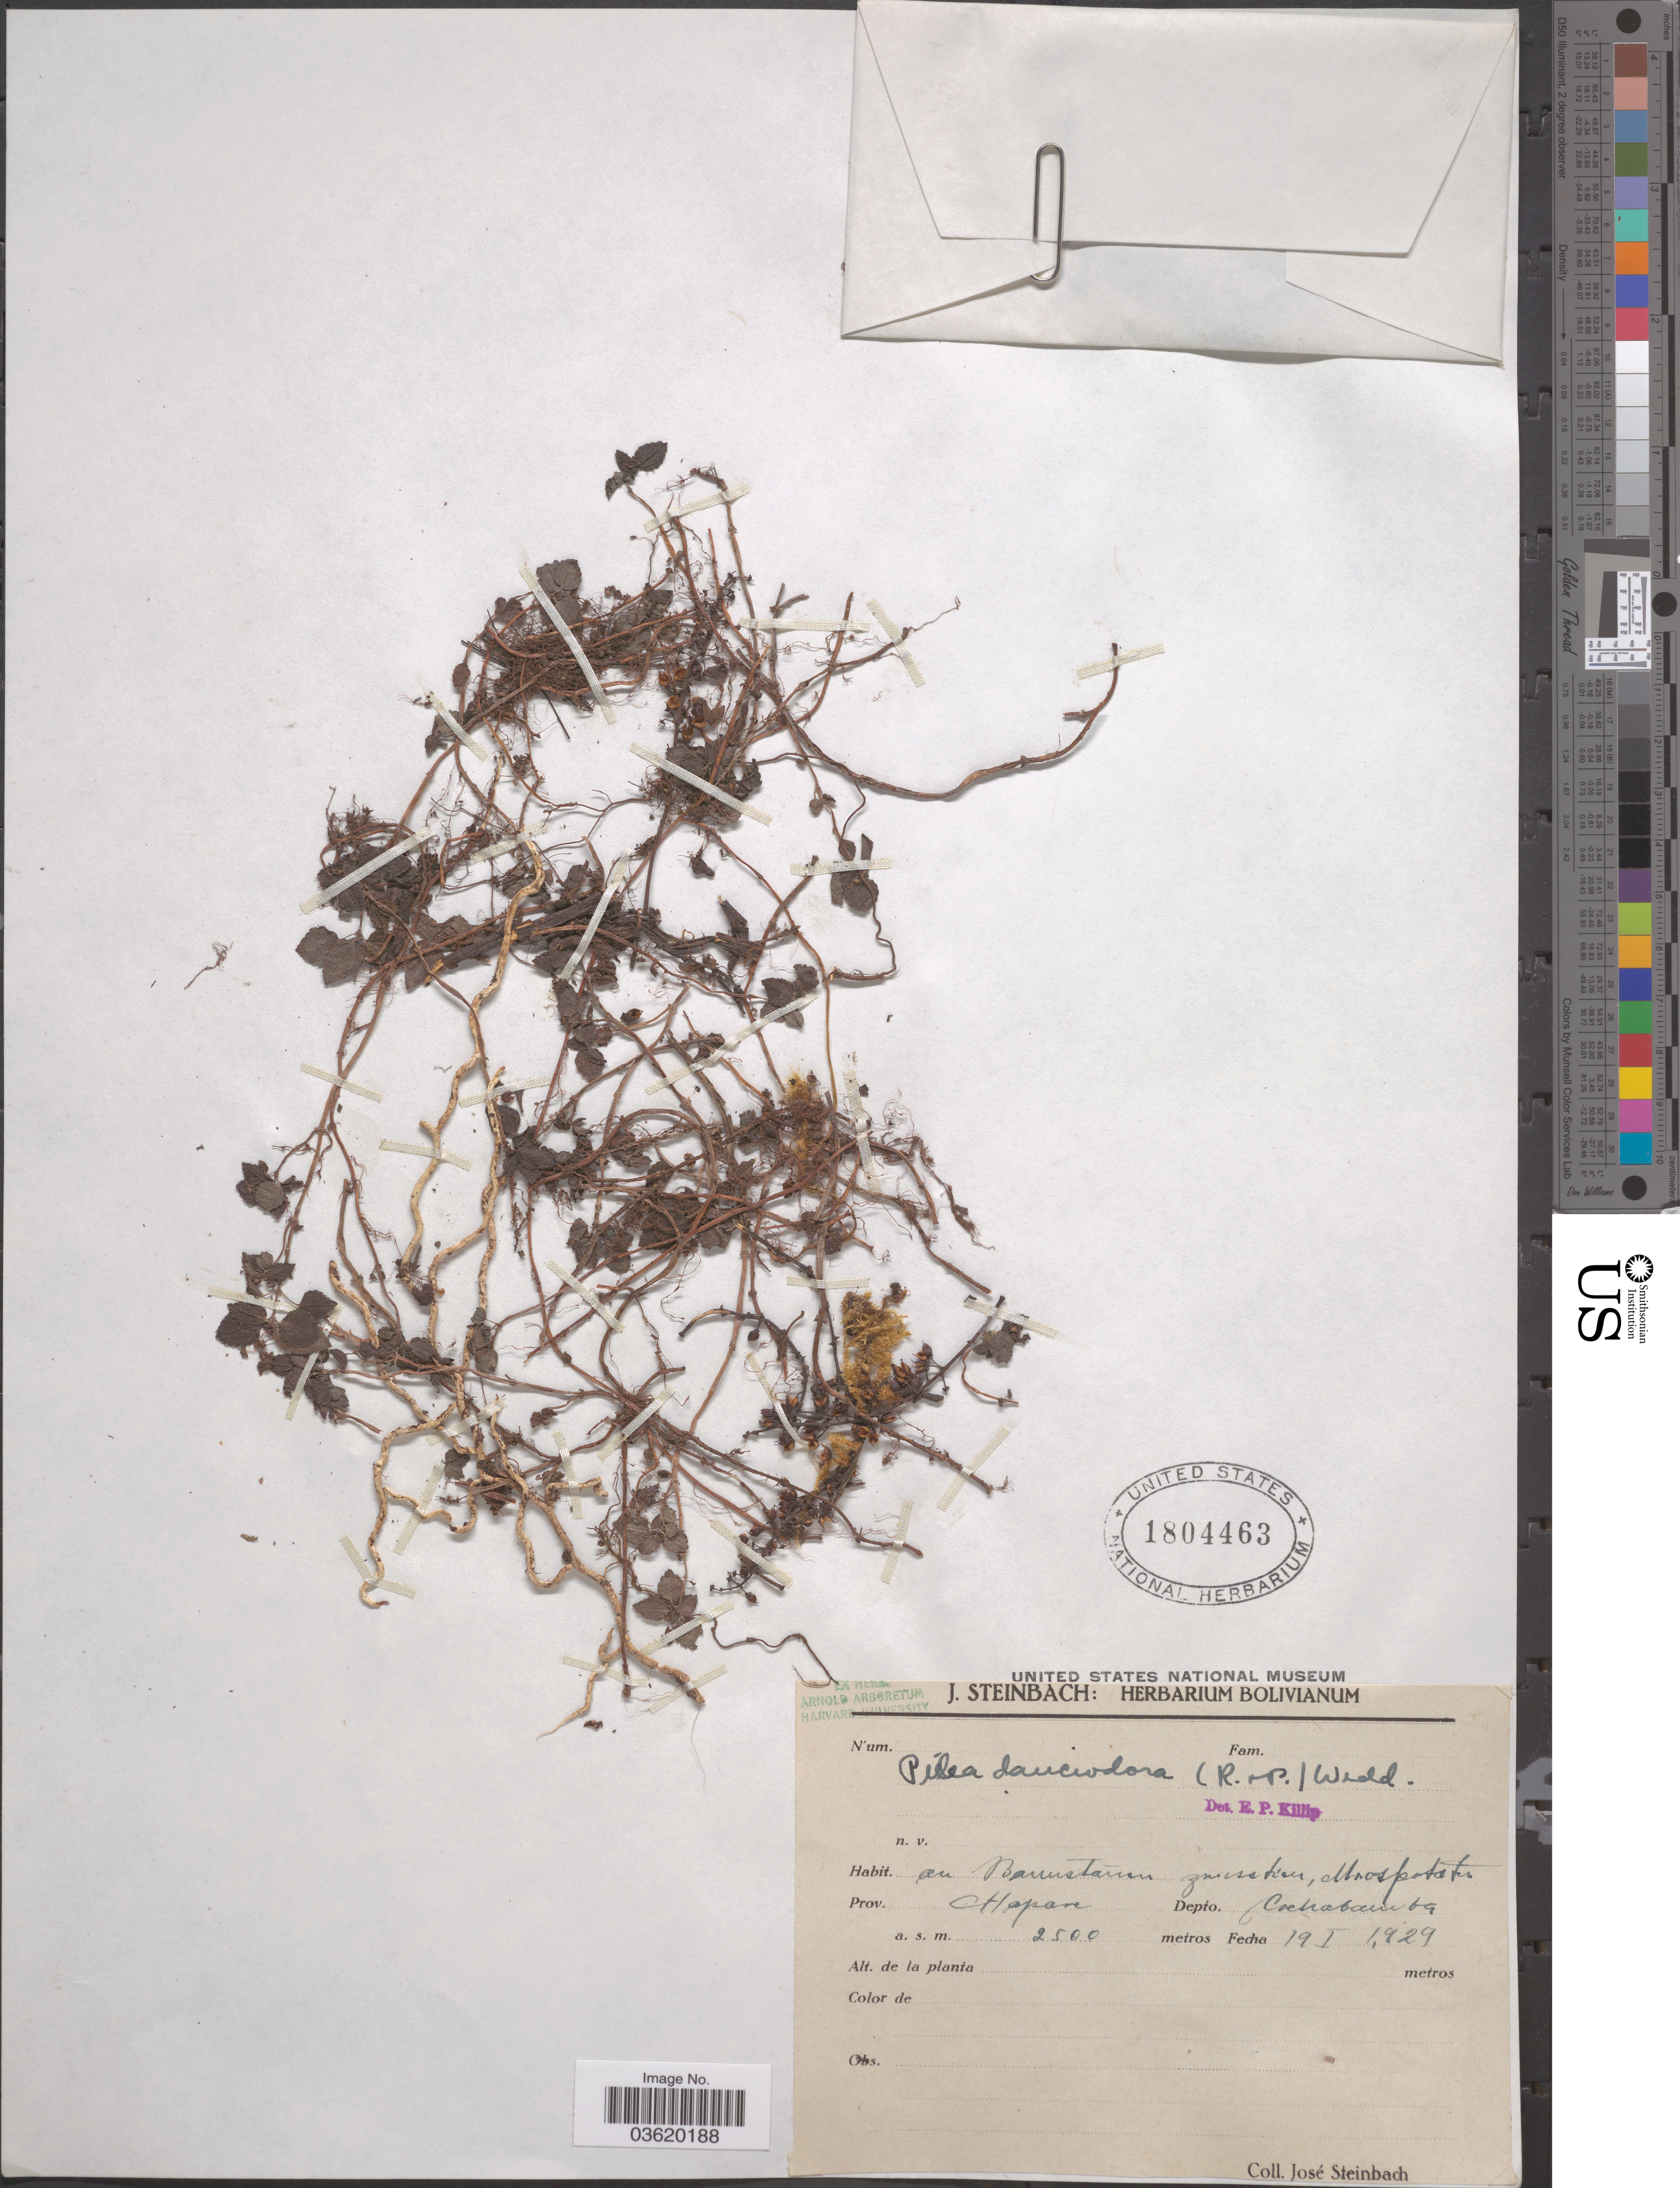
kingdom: Plantae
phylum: Tracheophyta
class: Magnoliopsida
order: Rosales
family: Urticaceae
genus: Pilea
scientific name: Pilea dauciodora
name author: Pav. ex Wedd.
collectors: J. Steinbach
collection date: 1929-01-19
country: Bolivia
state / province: Cochabamba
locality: Prov. Chapare. Depto. Cochabamba.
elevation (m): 2500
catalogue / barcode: US 1804463